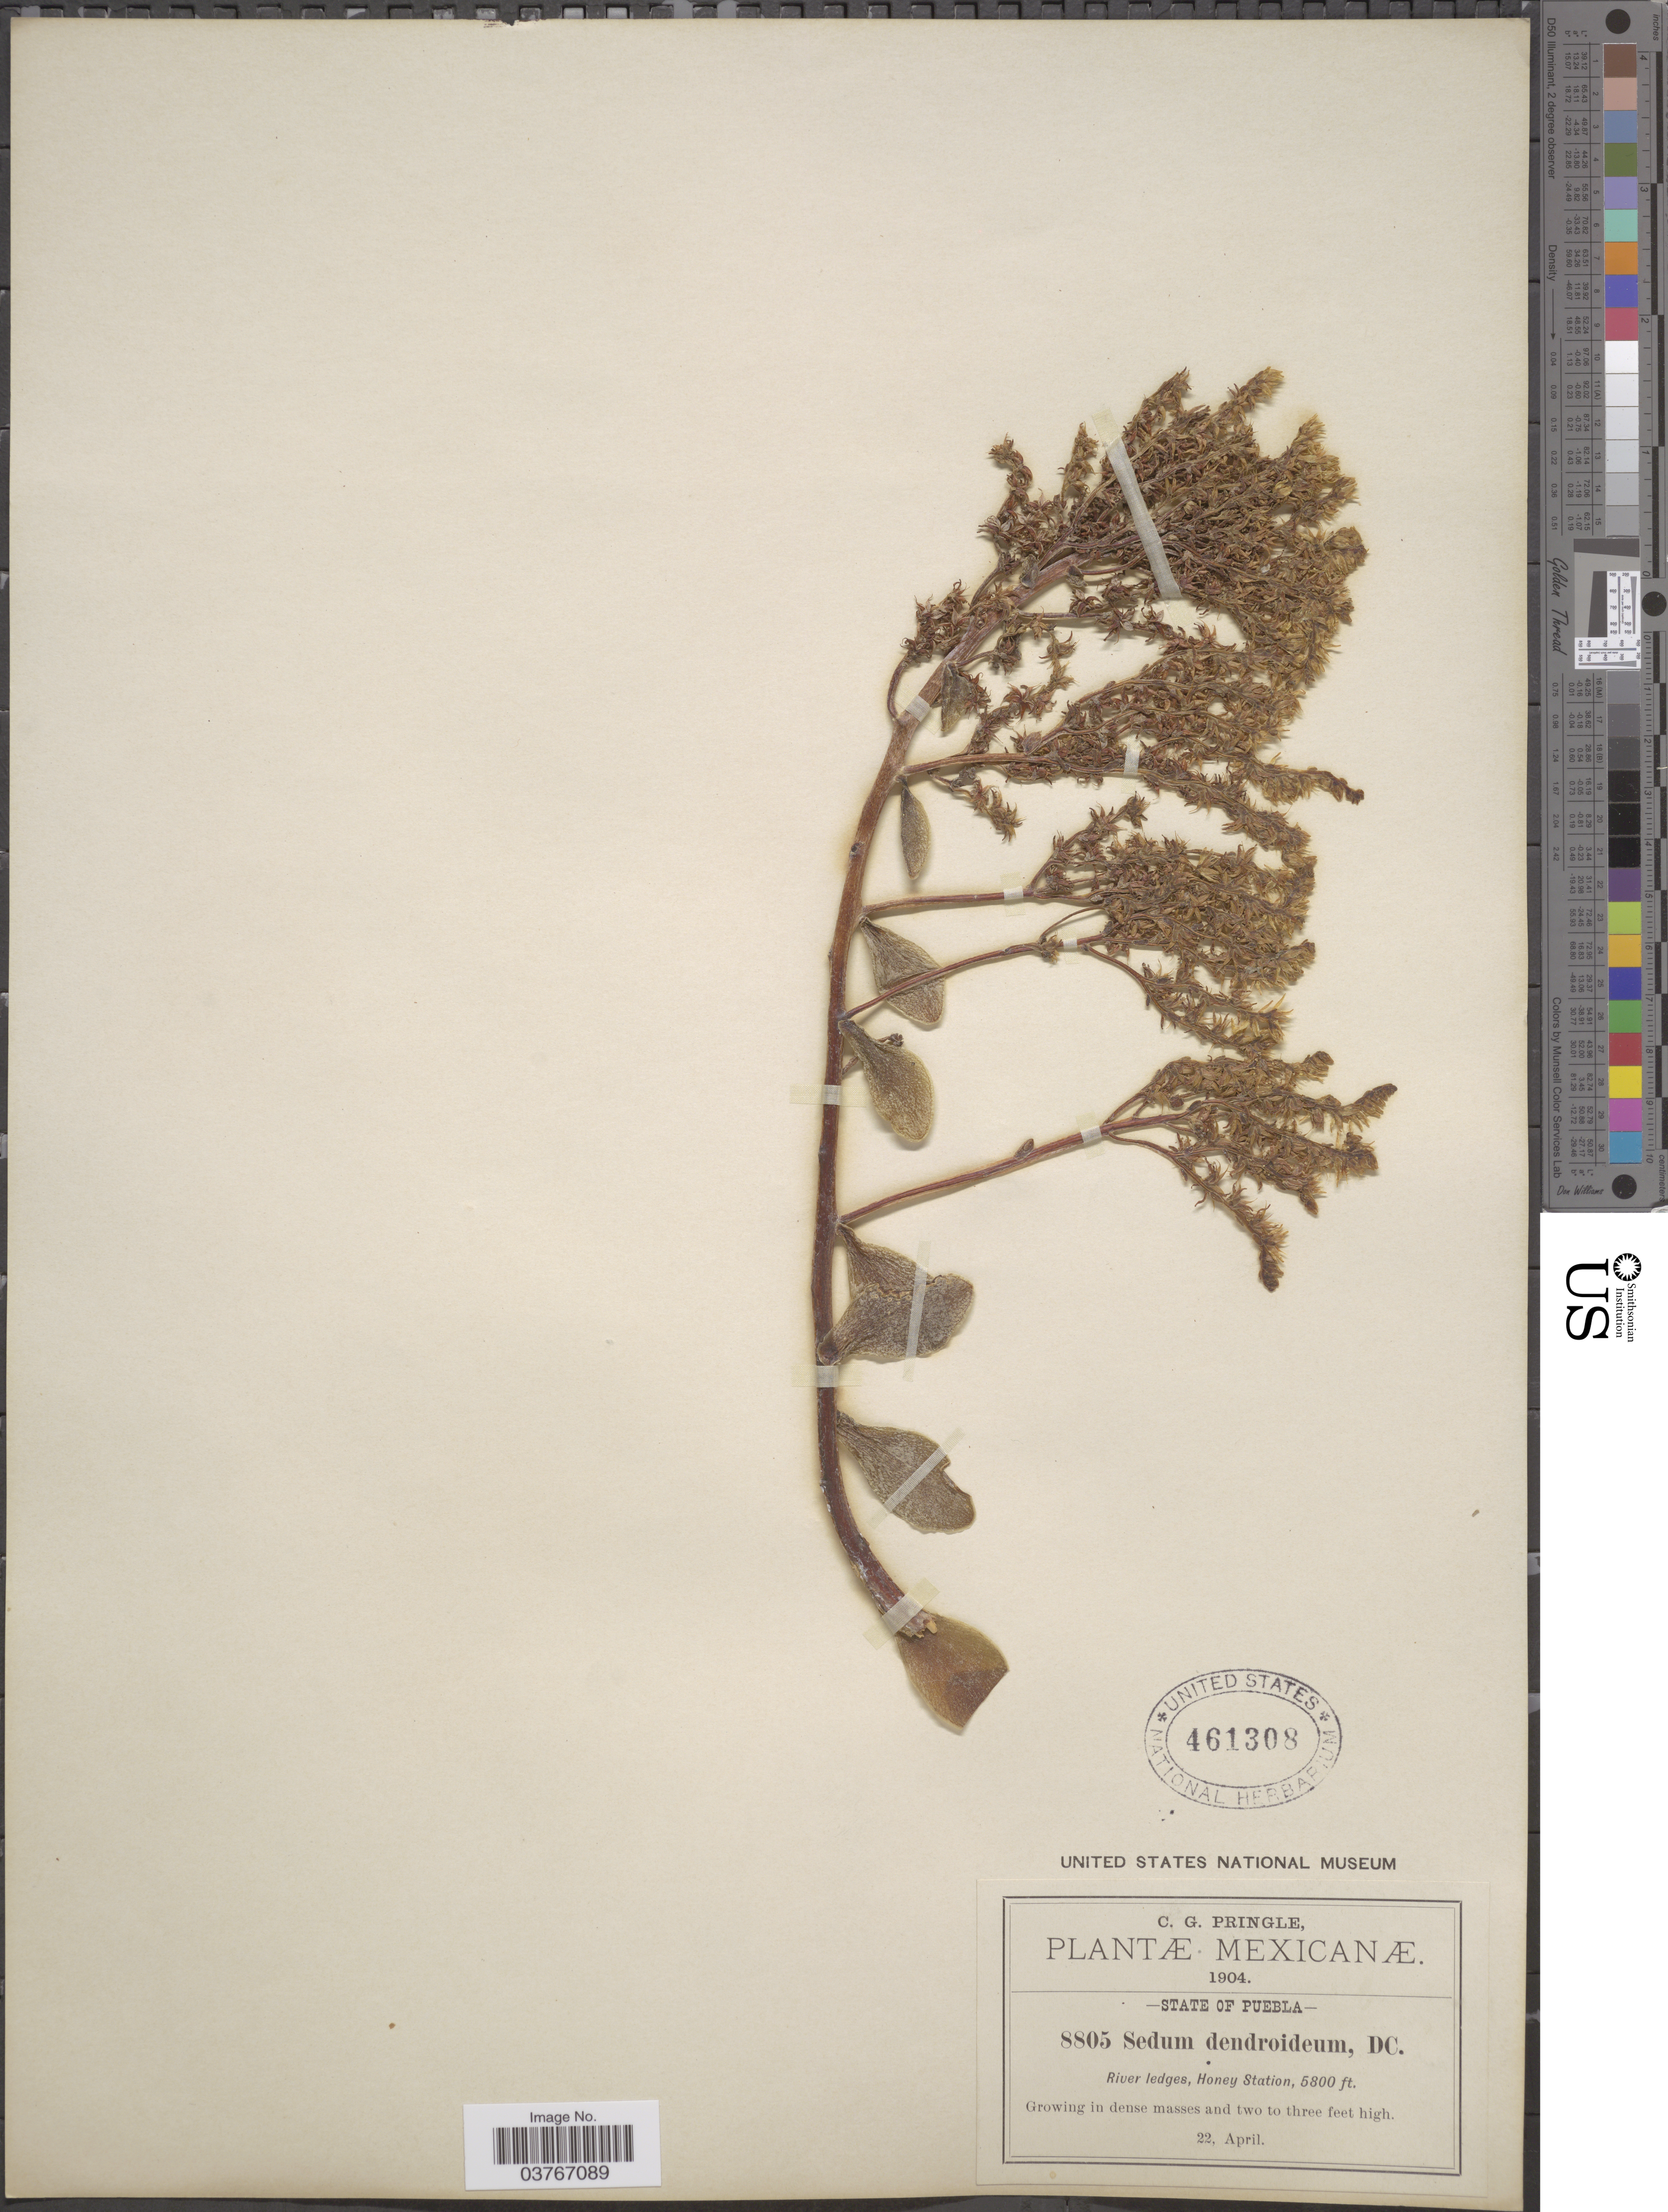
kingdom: Plantae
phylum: Tracheophyta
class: Magnoliopsida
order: Saxifragales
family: Crassulaceae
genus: Sedum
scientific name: Sedum dendroideum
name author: Moc. & Sessé ex DC.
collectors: C. G. Pringle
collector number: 8805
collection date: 1904-04-22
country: Mexico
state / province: Puebla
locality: River ledges, Honey Station.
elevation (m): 1768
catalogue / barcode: US 461308